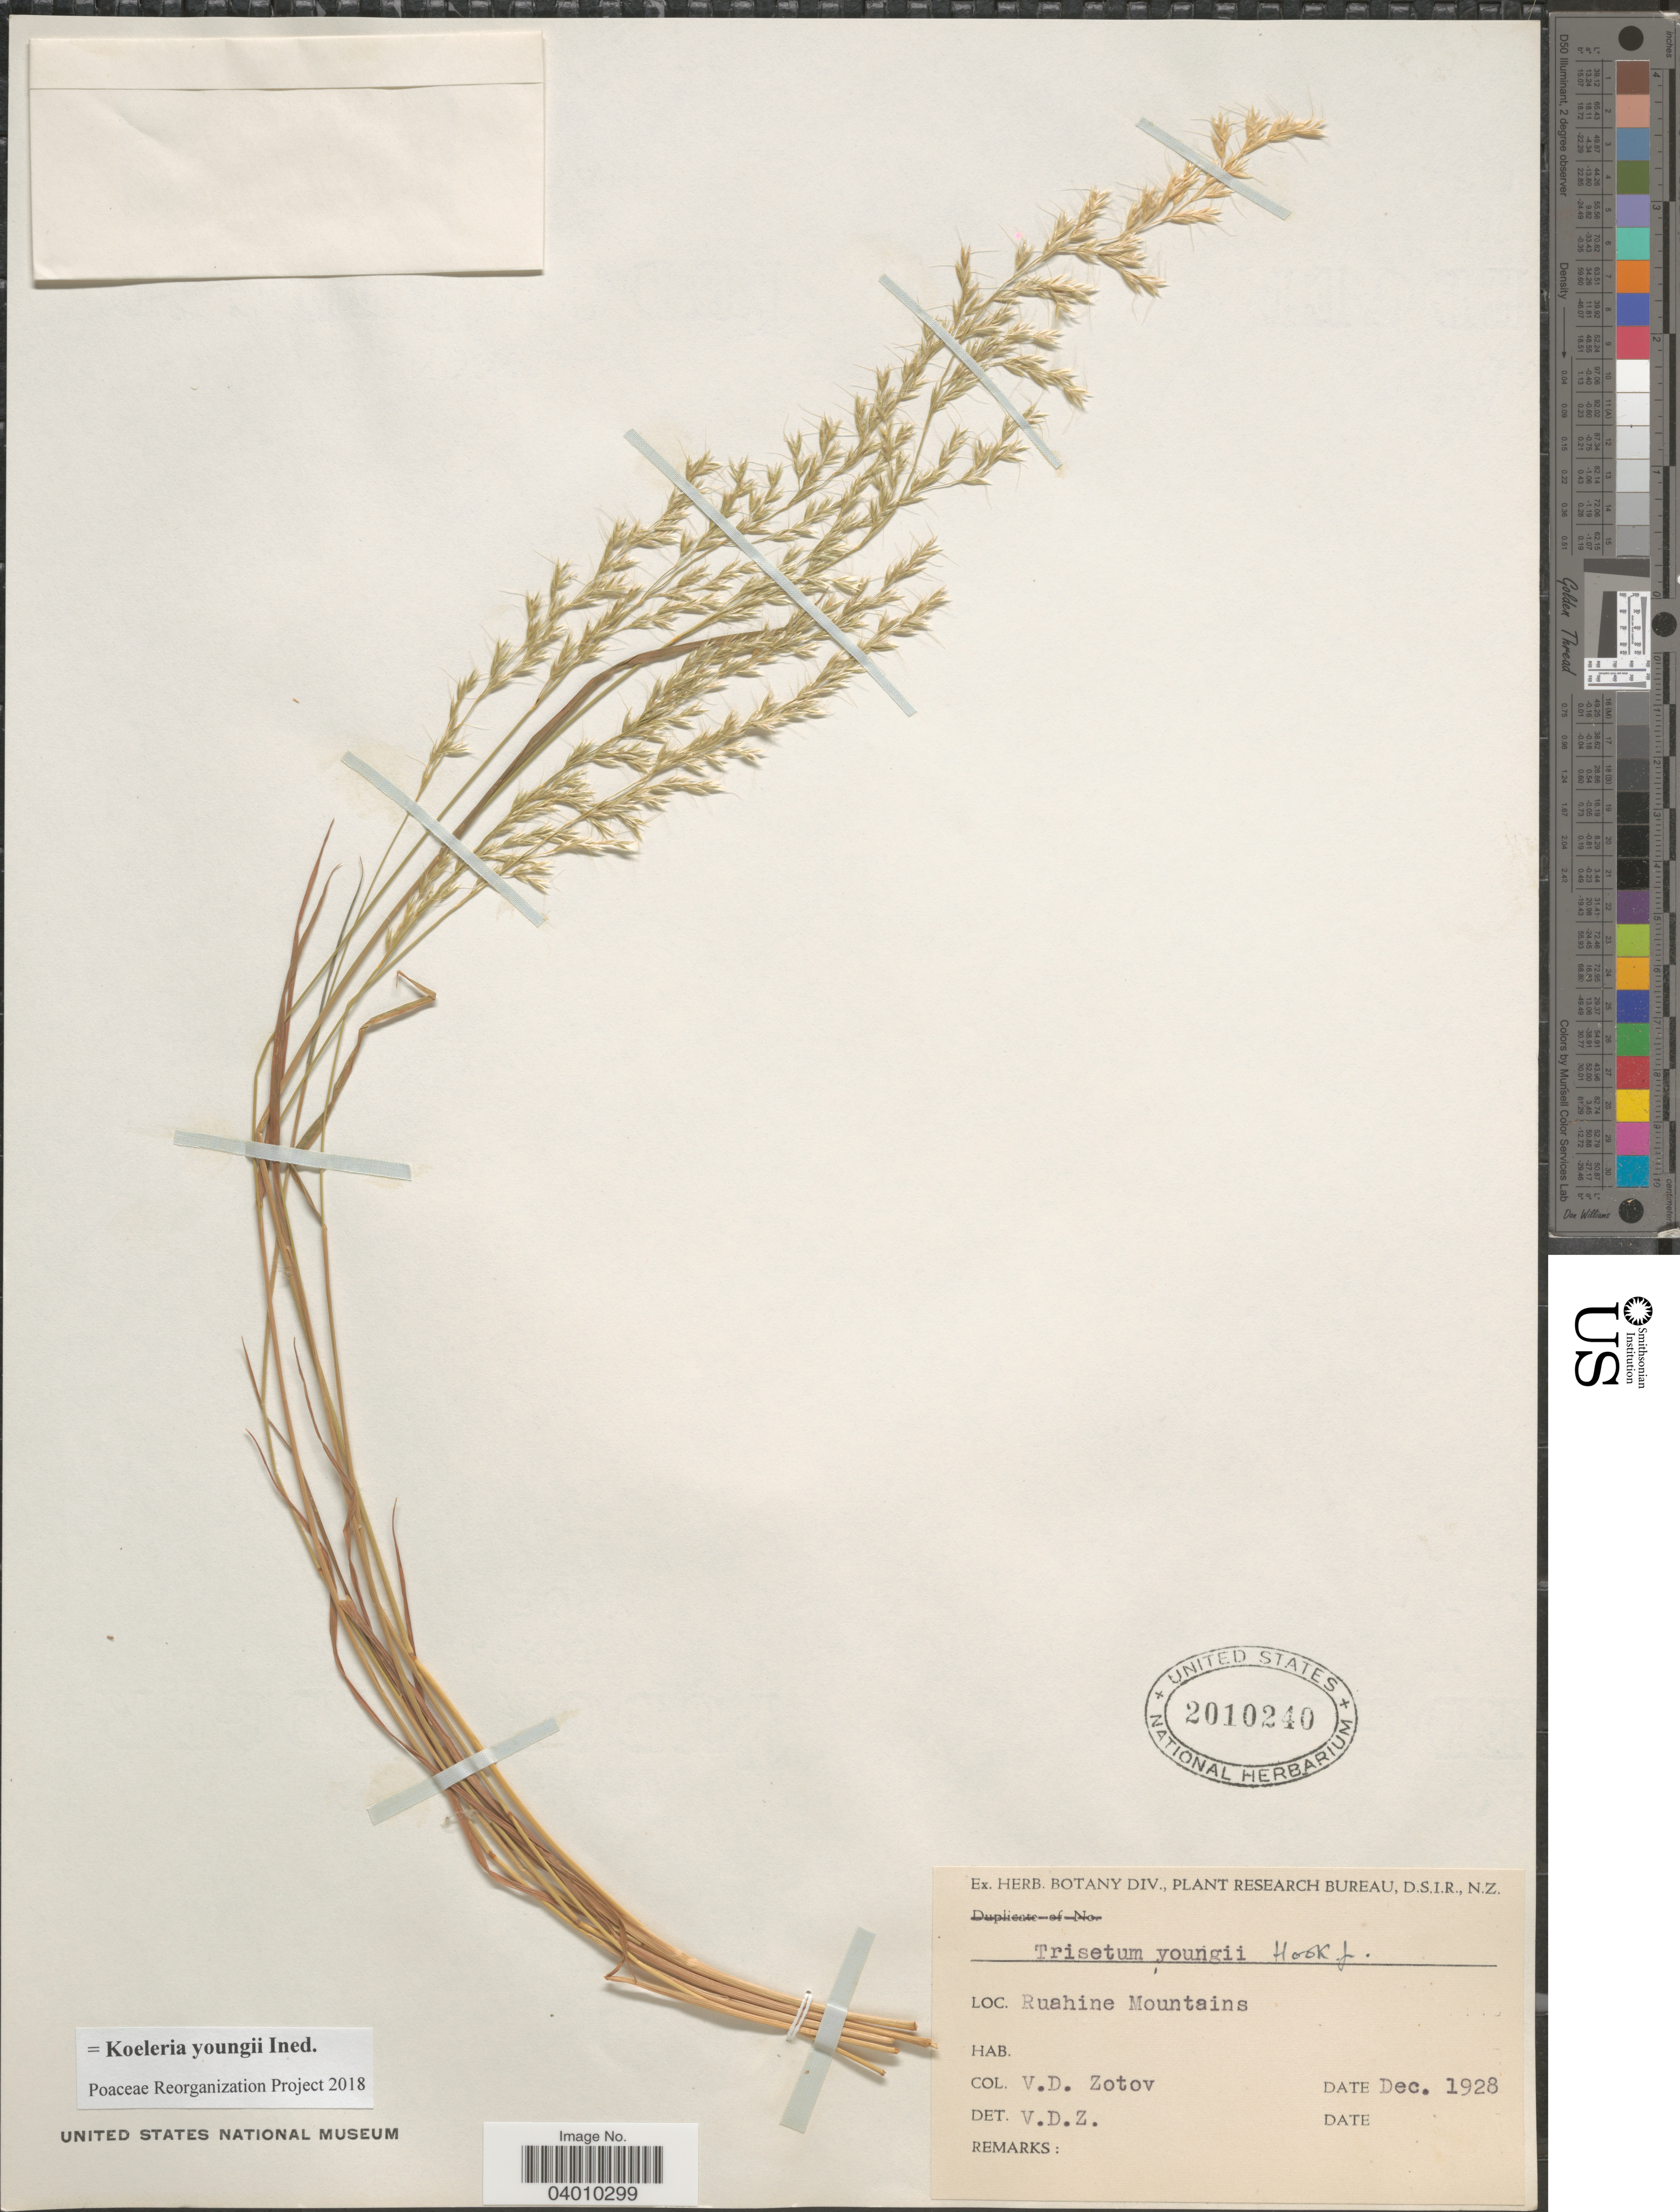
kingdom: Plantae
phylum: Tracheophyta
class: Liliopsida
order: Poales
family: Poaceae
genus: Koeleria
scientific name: Koeleria youngii ined.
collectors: V. Zotov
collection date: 1928-12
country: New Zealand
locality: Ruahine Mountains.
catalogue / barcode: US 2010240